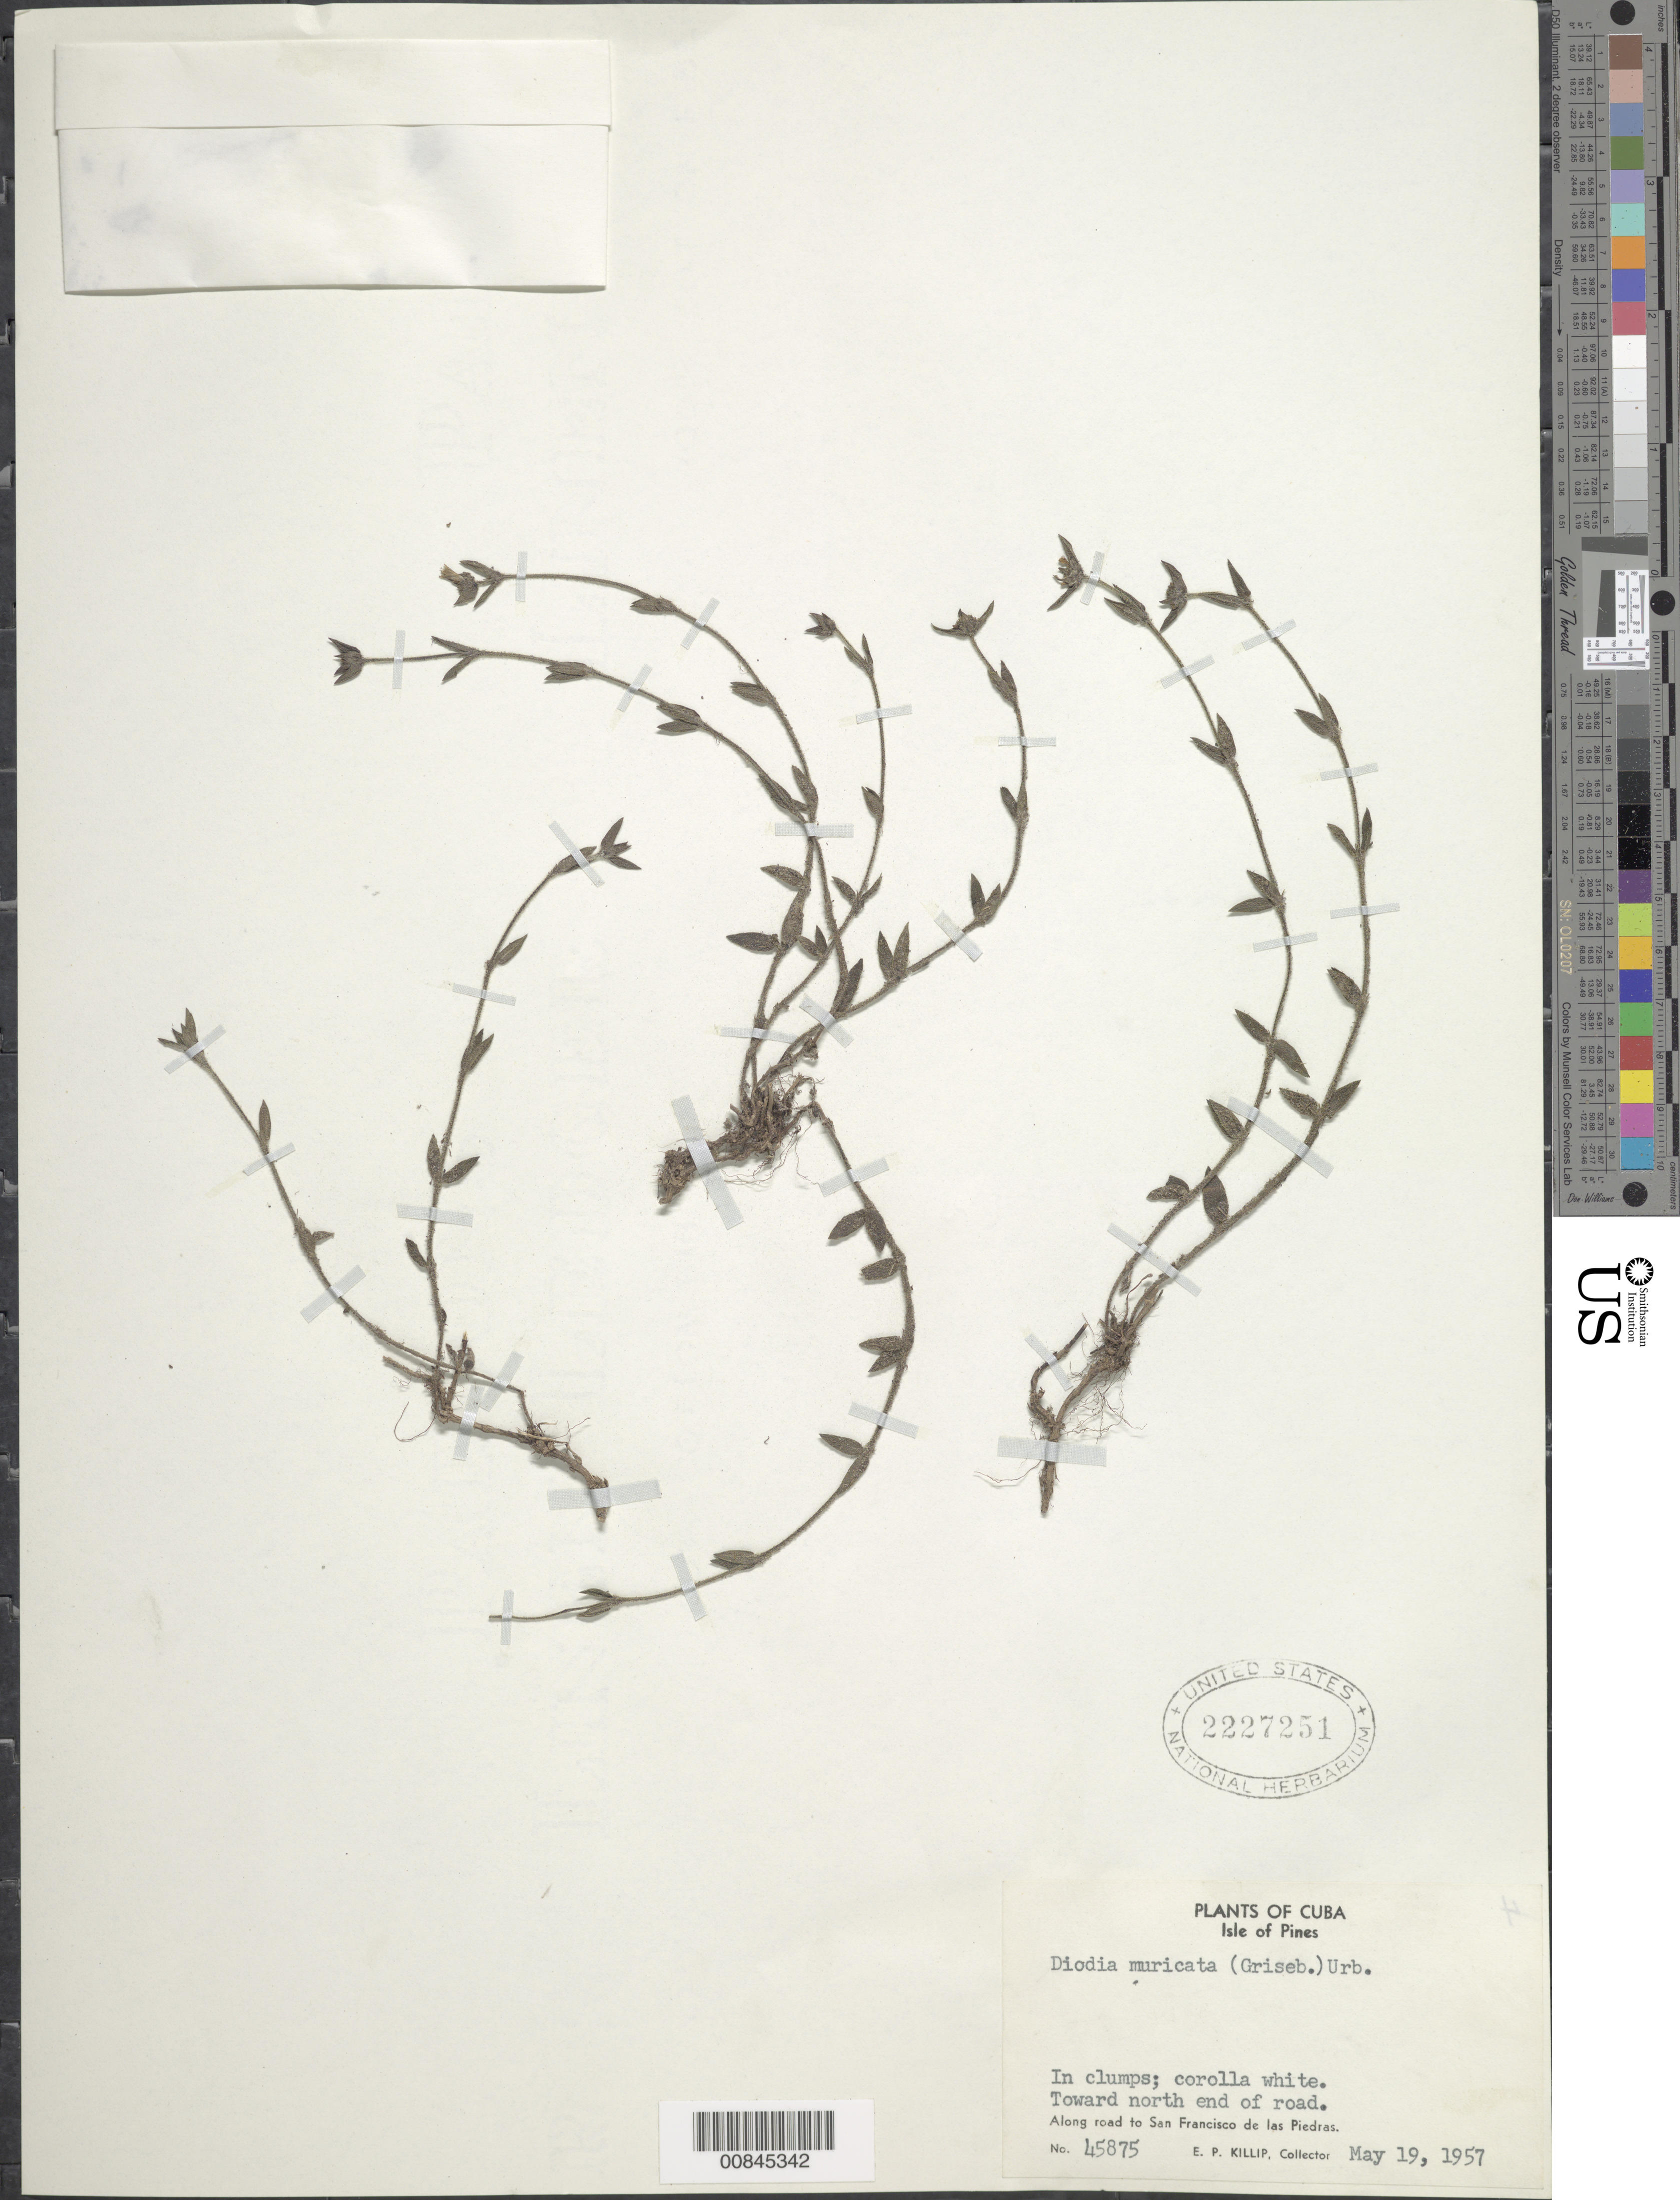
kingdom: Plantae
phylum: Tracheophyta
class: Magnoliopsida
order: Gentianales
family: Rubiaceae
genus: Richardia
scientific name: Richardia arenicola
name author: (Britton & P. Wilson) W.H. Lewis & R.L. Oliv.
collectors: E. P. Killip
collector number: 45875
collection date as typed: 19 May 1957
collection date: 1957-05-19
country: Cuba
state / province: Isla de La Juventud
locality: Along road to San Francisco de las Piedras, towards north end of road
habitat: In clumps along road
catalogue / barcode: US 2227251